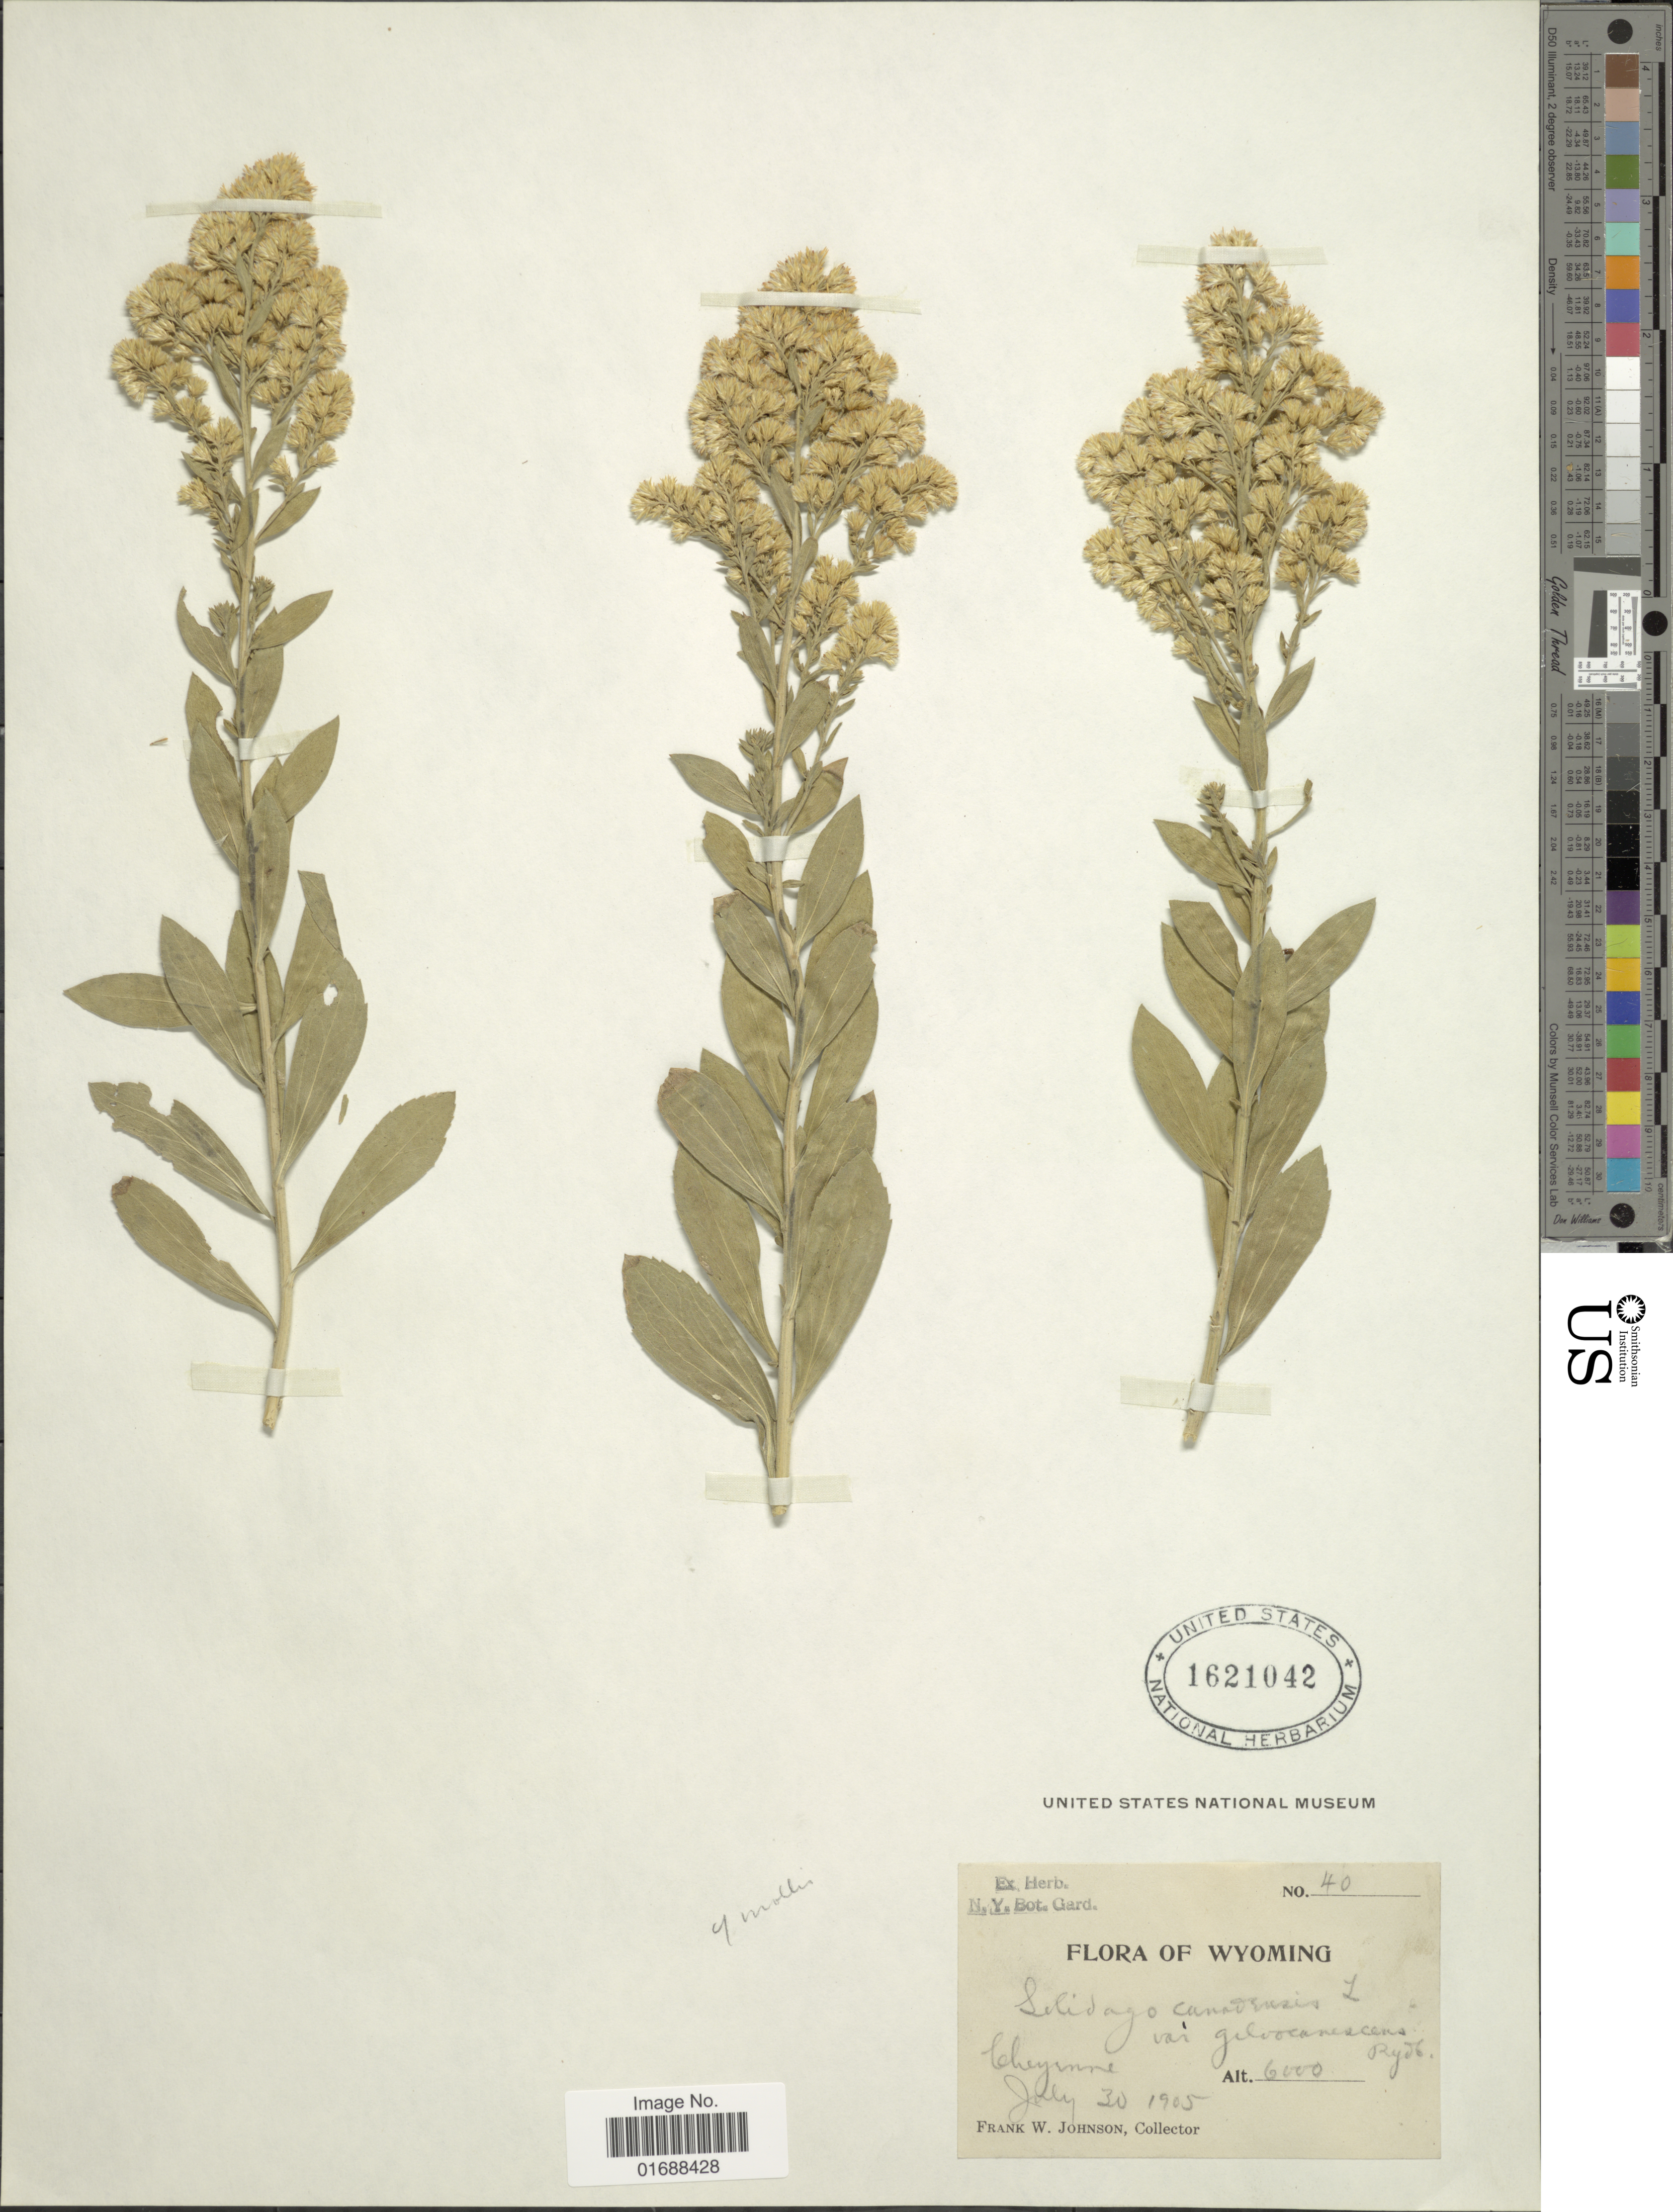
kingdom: Plantae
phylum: Tracheophyta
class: Magnoliopsida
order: Asterales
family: Asteraceae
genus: Solidago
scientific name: Solidago mollis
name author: Bartl.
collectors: F. W. Johnson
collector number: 40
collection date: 1905-07-30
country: United States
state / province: Wyoming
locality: Cheyenne, Wyoming.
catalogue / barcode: US 1621042